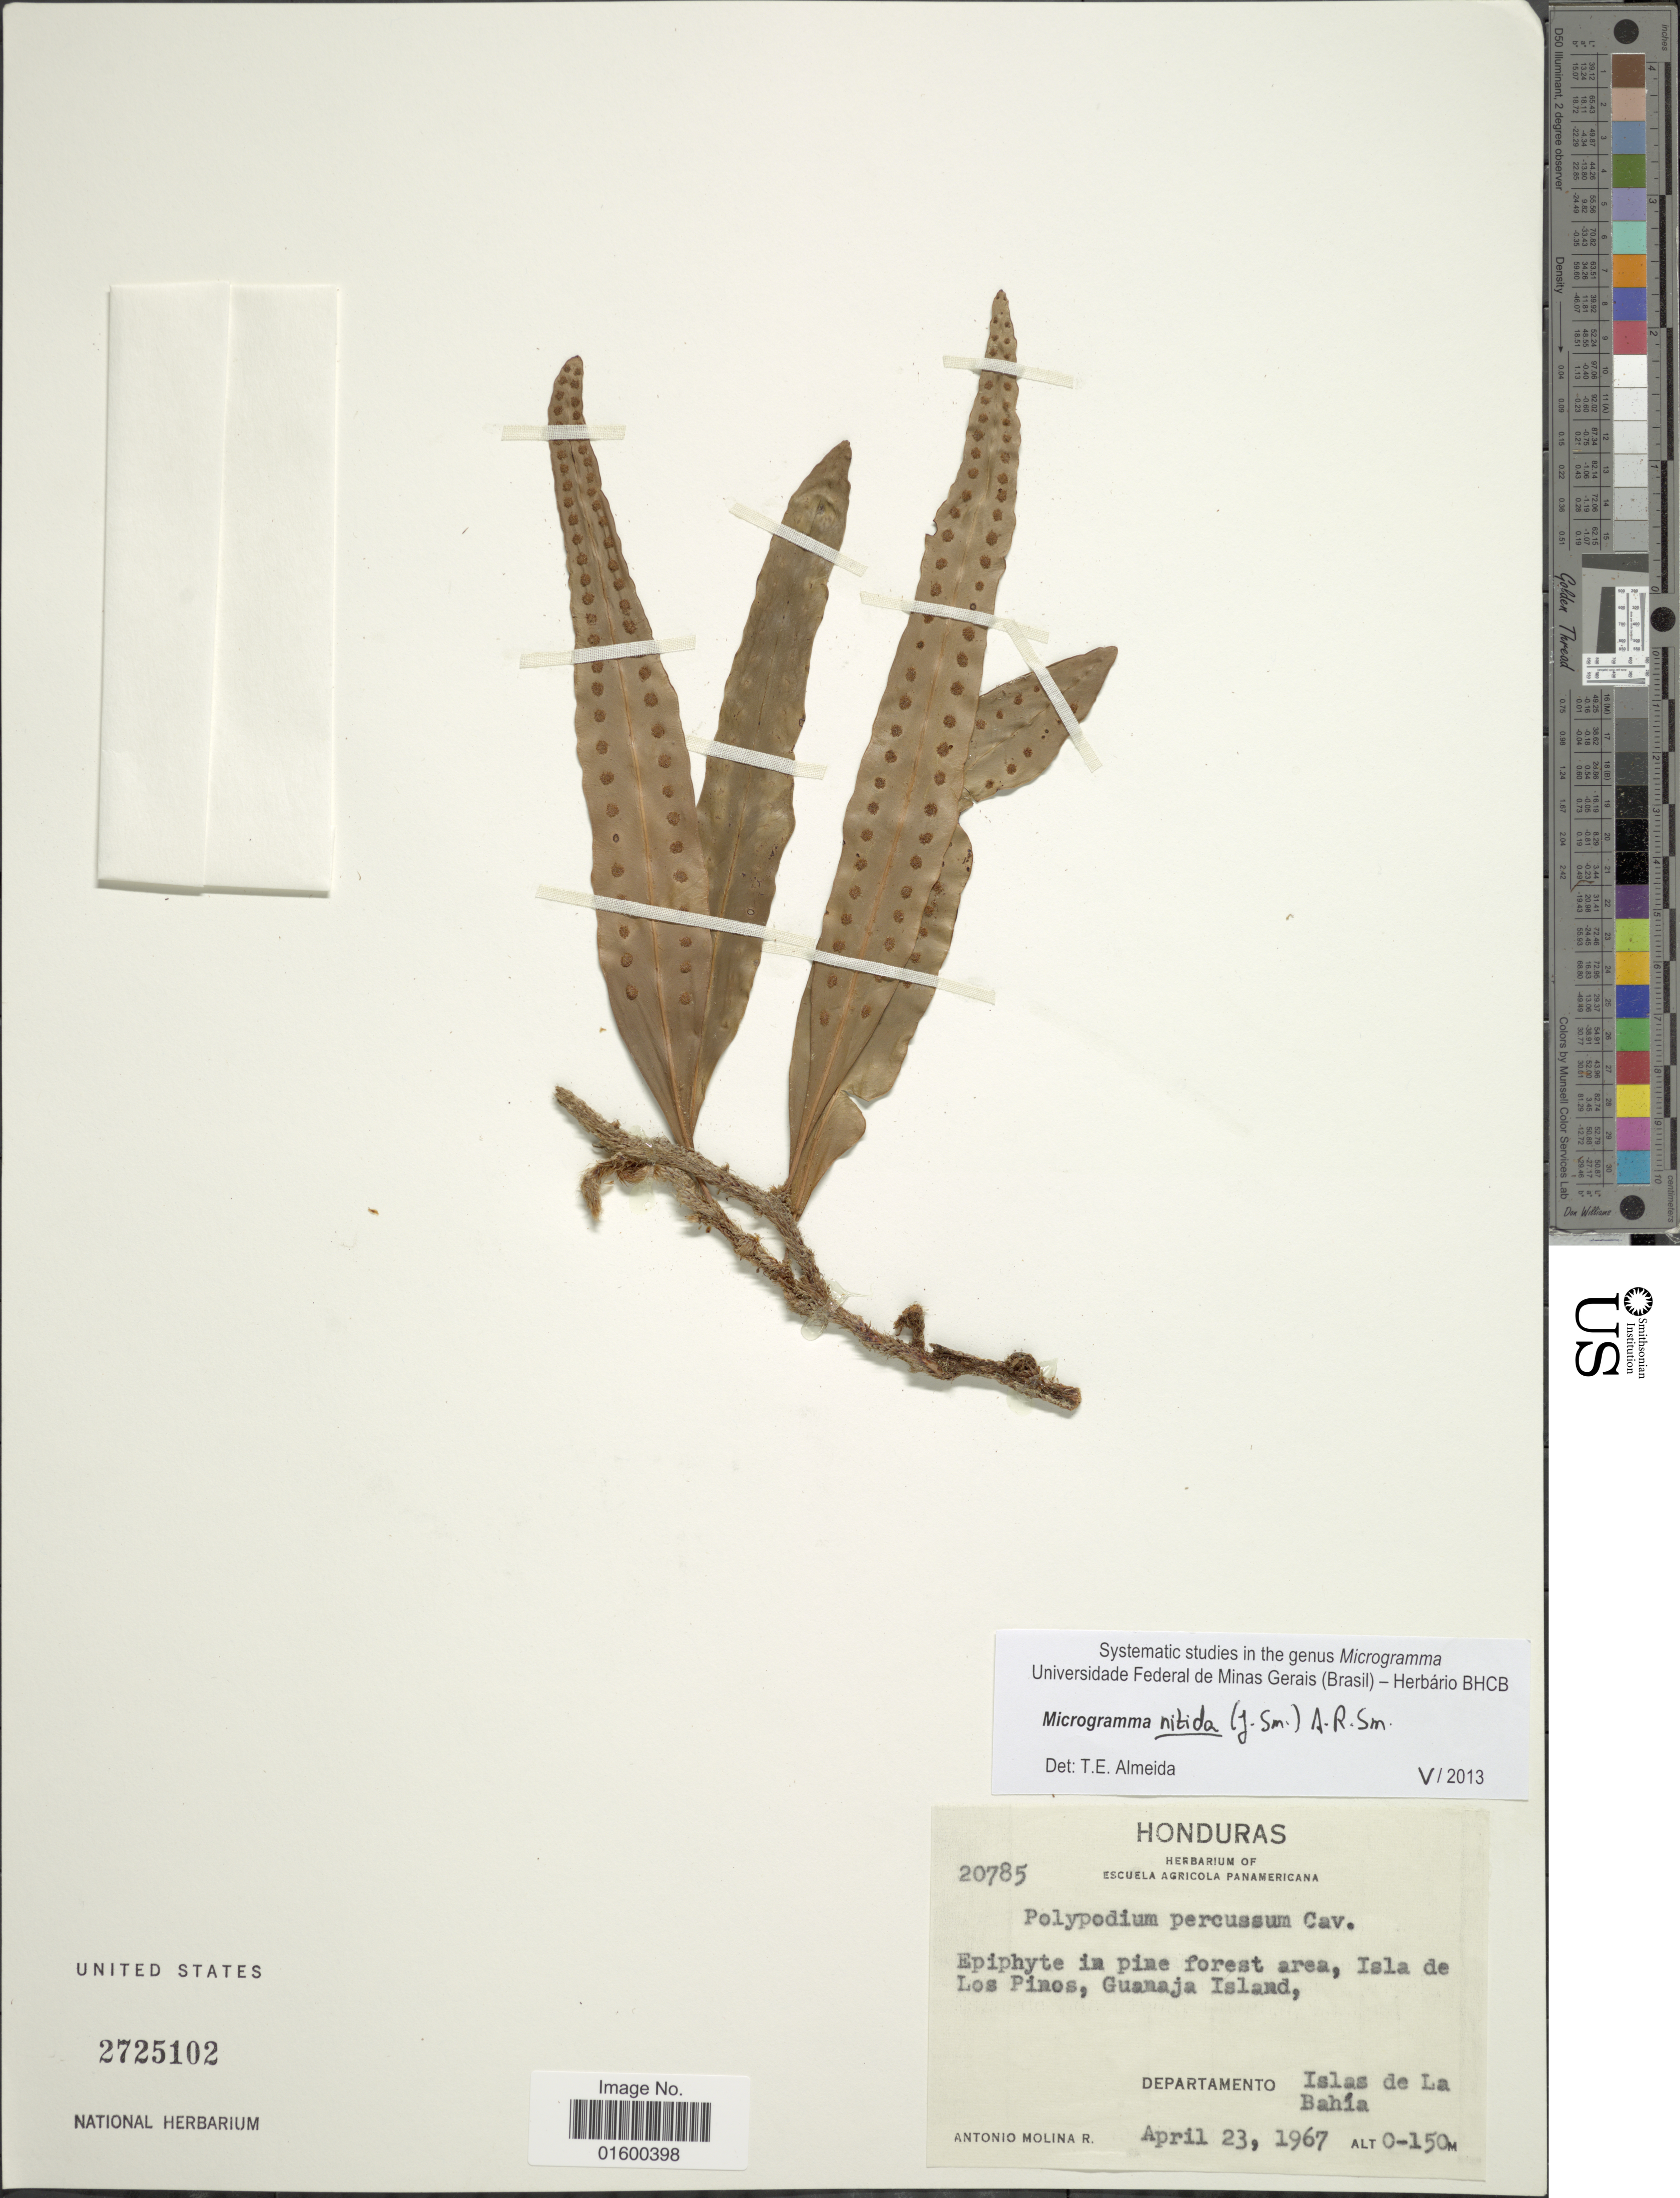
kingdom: Plantae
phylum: Tracheophyta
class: Polypodiopsida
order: Polypodiales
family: Polypodiaceae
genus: Microgramma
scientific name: Microgramma nitida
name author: (J. Sm.) A.R. Sm.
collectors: A. Molina R.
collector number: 20785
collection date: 1967-04-23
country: Honduras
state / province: Islas de la Bahía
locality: Isla de Los Pinos, Guanaja Island, Departamento Islas de La Bahia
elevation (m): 0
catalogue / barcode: US 2725102